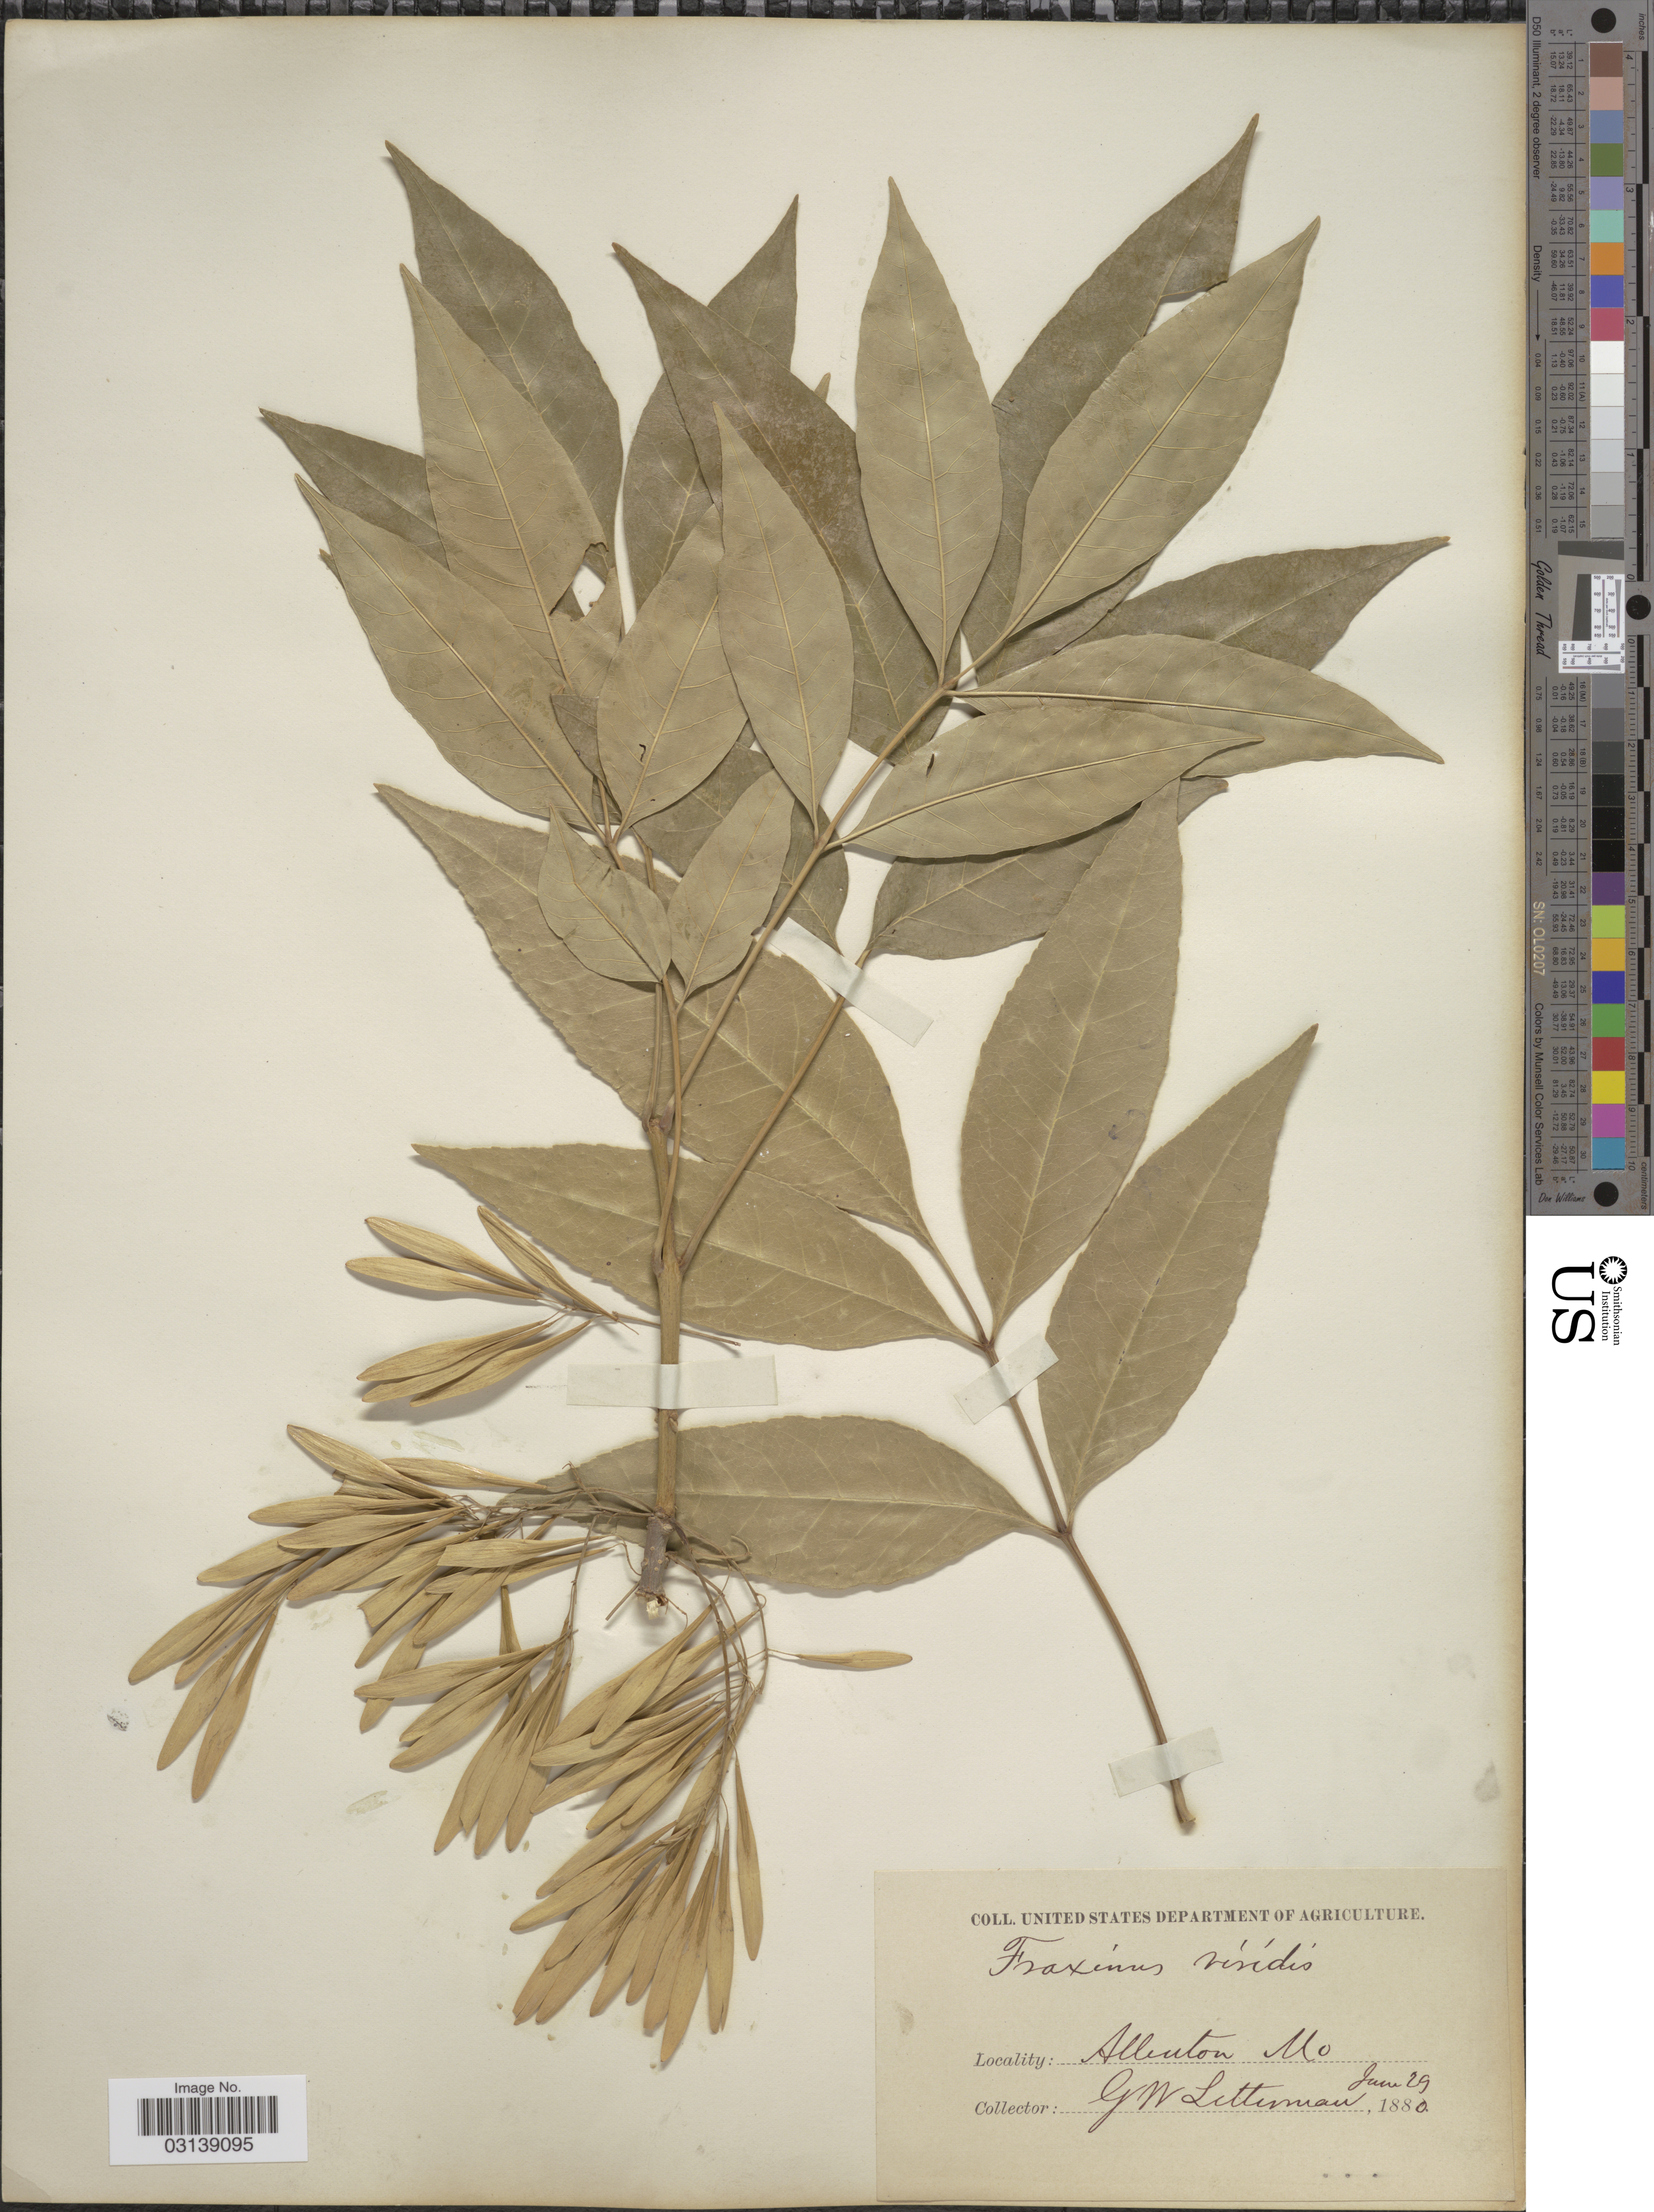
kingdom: Plantae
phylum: Tracheophyta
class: Magnoliopsida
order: Lamiales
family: Oleaceae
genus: Fraxinus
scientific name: Fraxinus pennsylvanica var. lanceolata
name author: Sarg.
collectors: G. W. Letterman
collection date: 1880-06-29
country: United States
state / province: Missouri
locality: Allenton.